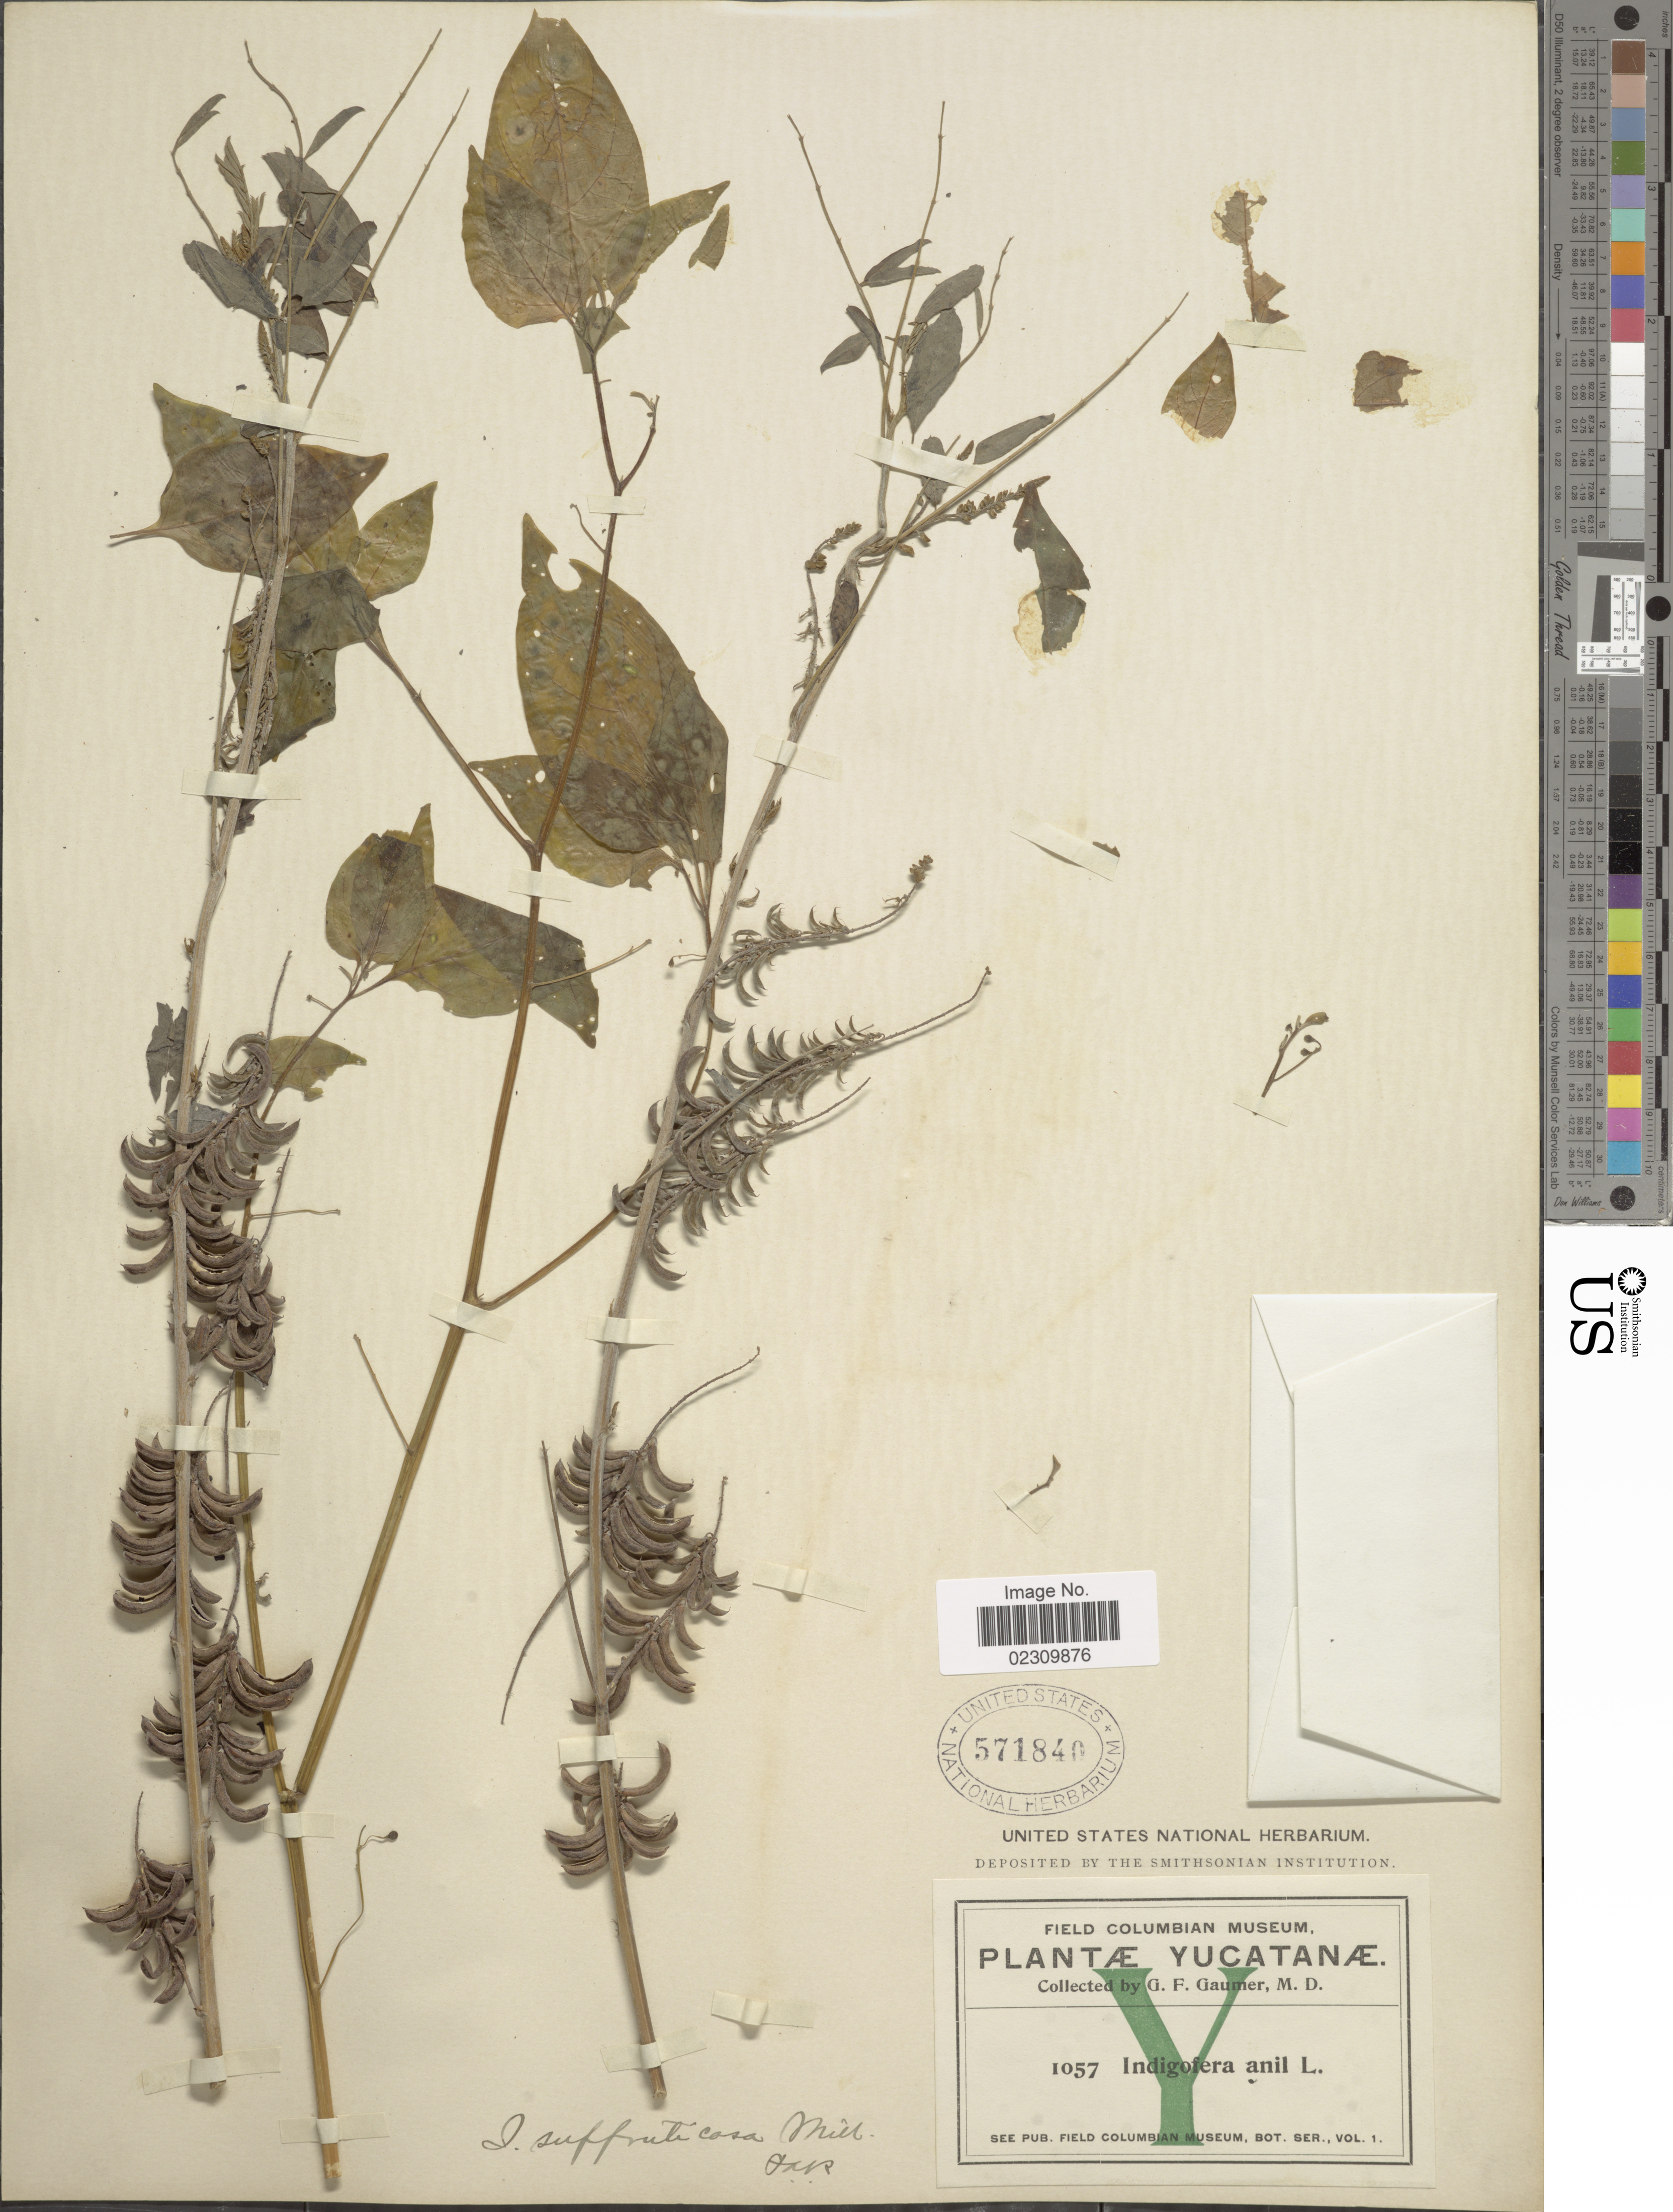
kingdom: Plantae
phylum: Tracheophyta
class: Magnoliopsida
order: Fabales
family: Fabaceae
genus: Indigofera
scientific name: Indigofera suffruticosa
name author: Mill.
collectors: G. F. Gaumer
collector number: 1057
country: Mexico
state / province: Yucatán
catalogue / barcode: US 571840